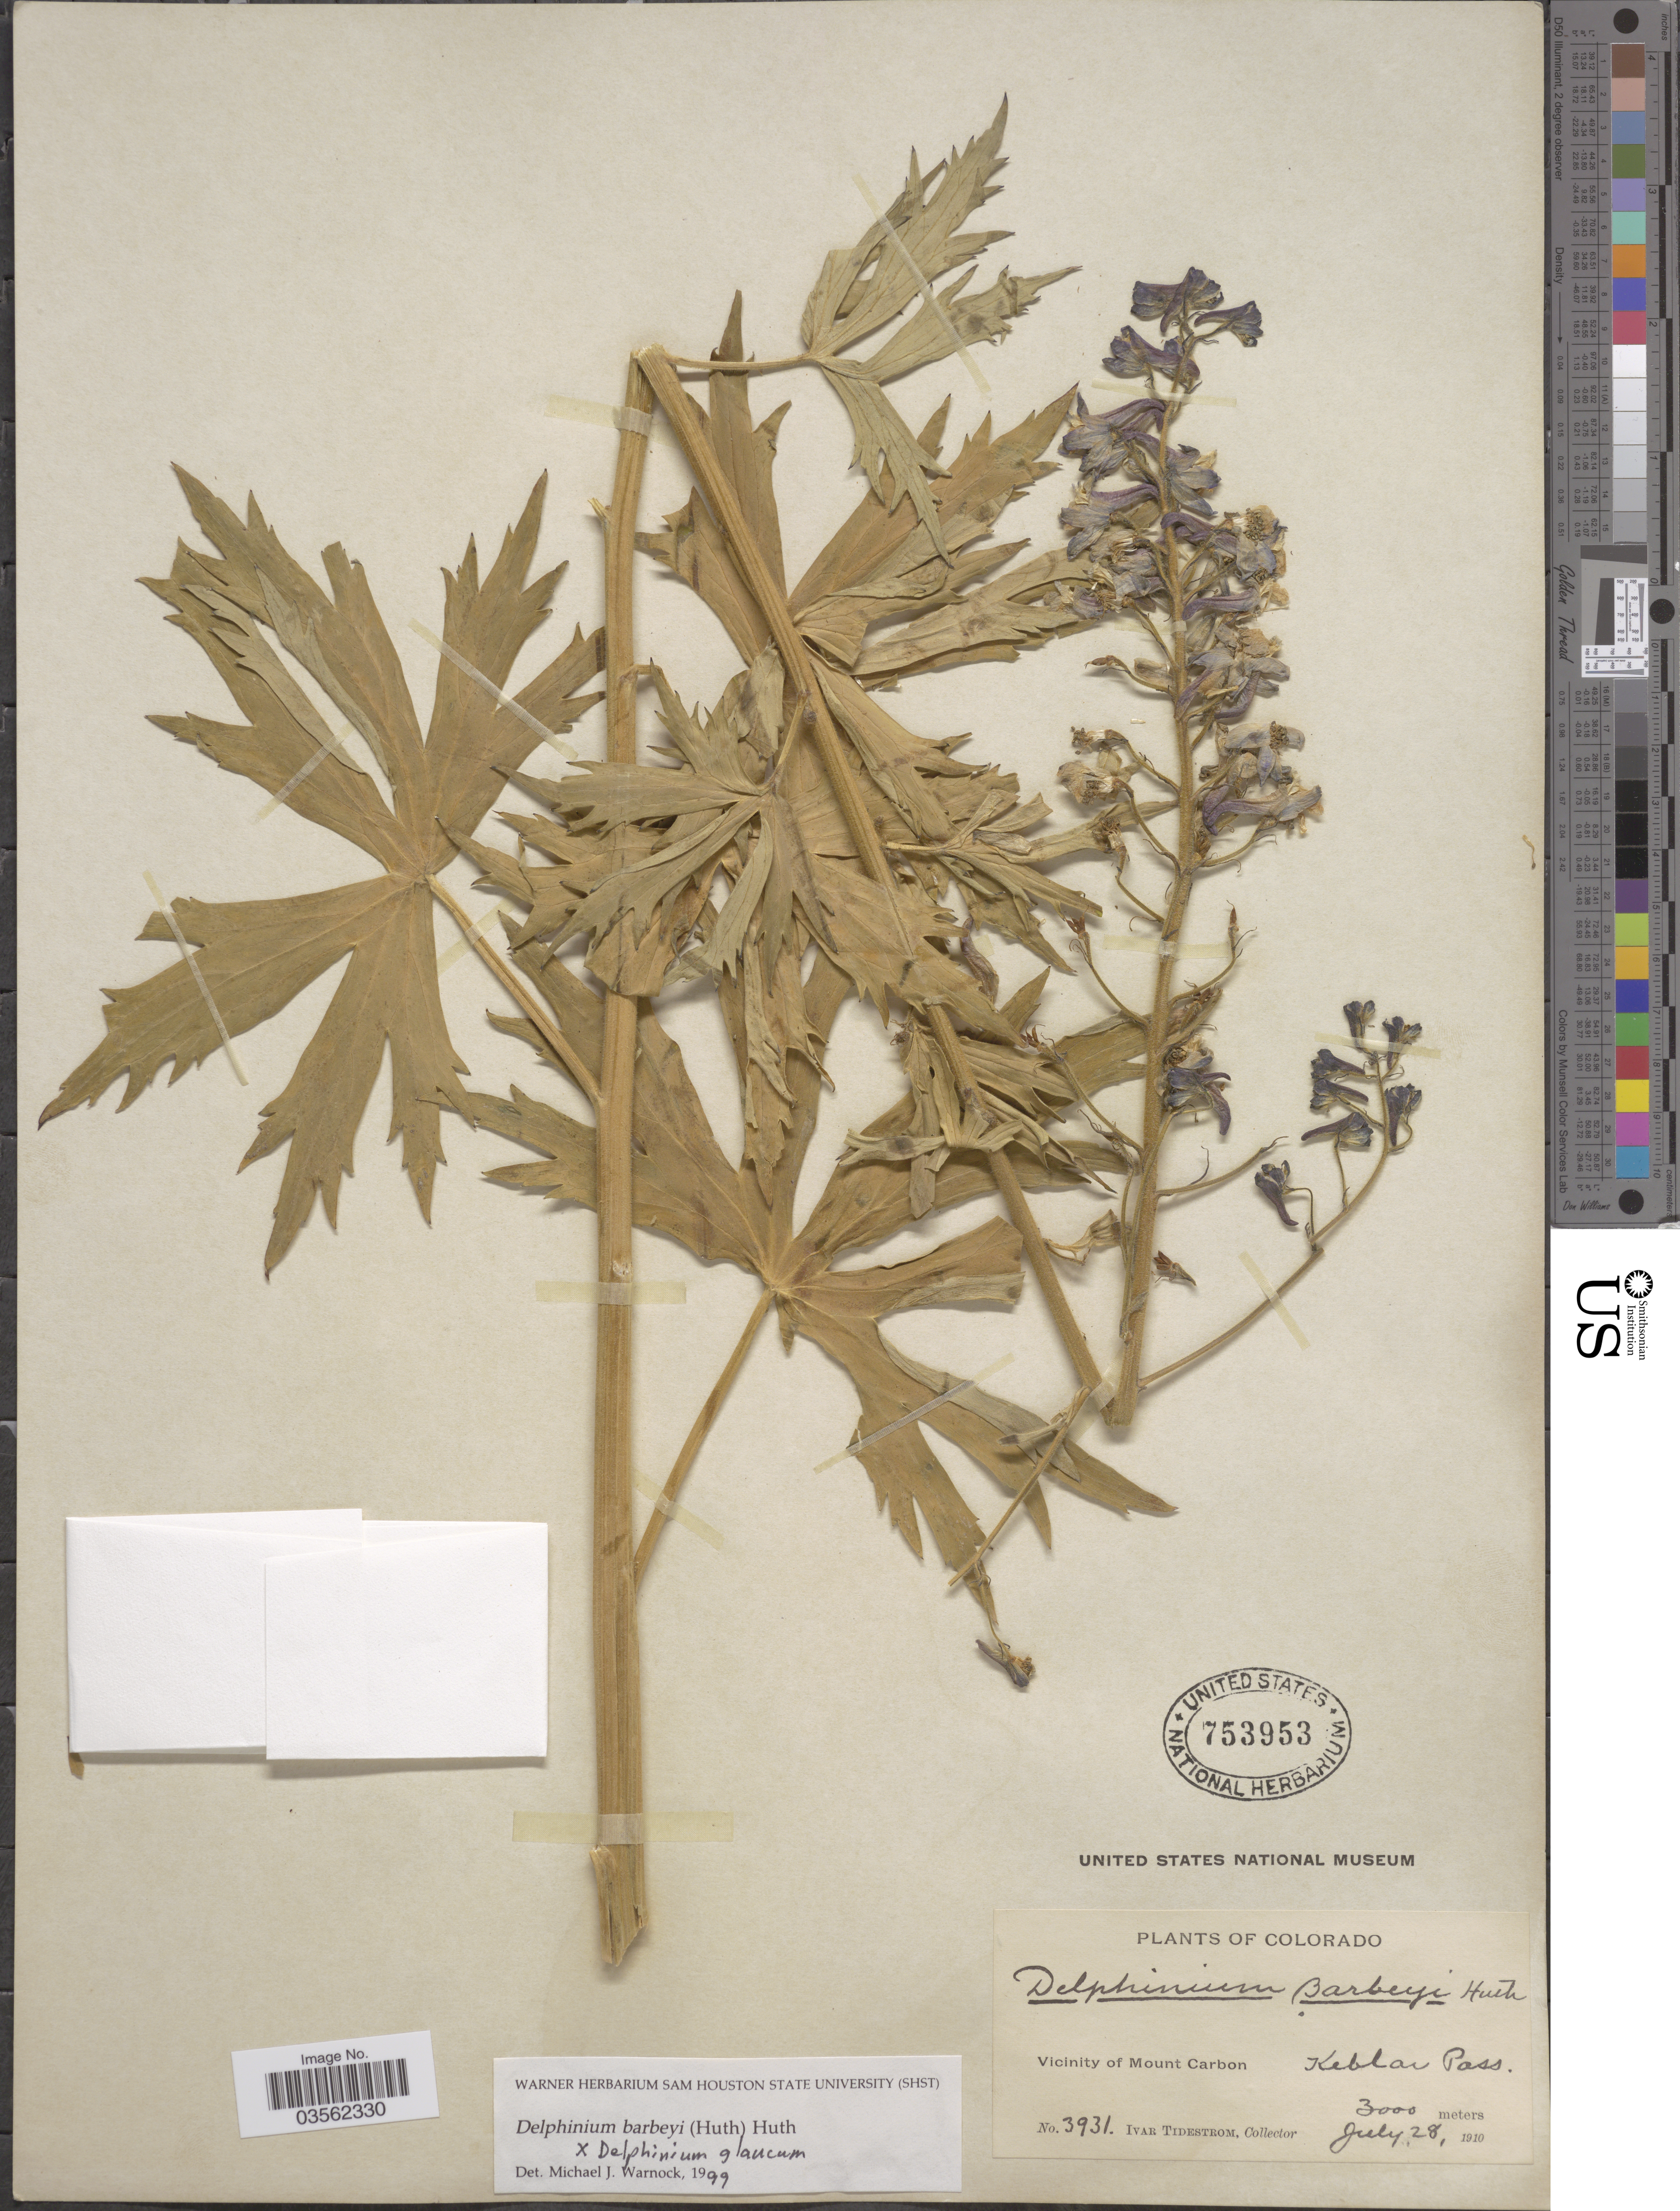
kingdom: Plantae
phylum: Tracheophyta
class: Magnoliopsida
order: Ranunculales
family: Ranunculaceae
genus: Delphinium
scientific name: Delphinium barbeyi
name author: (Huth) Huth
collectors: I. F. Tidestrom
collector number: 3931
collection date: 1910-07-28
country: United States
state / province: Colorado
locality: Vicinity of Mount Carbon. Keblar Pass.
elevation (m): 3000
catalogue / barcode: US 753953